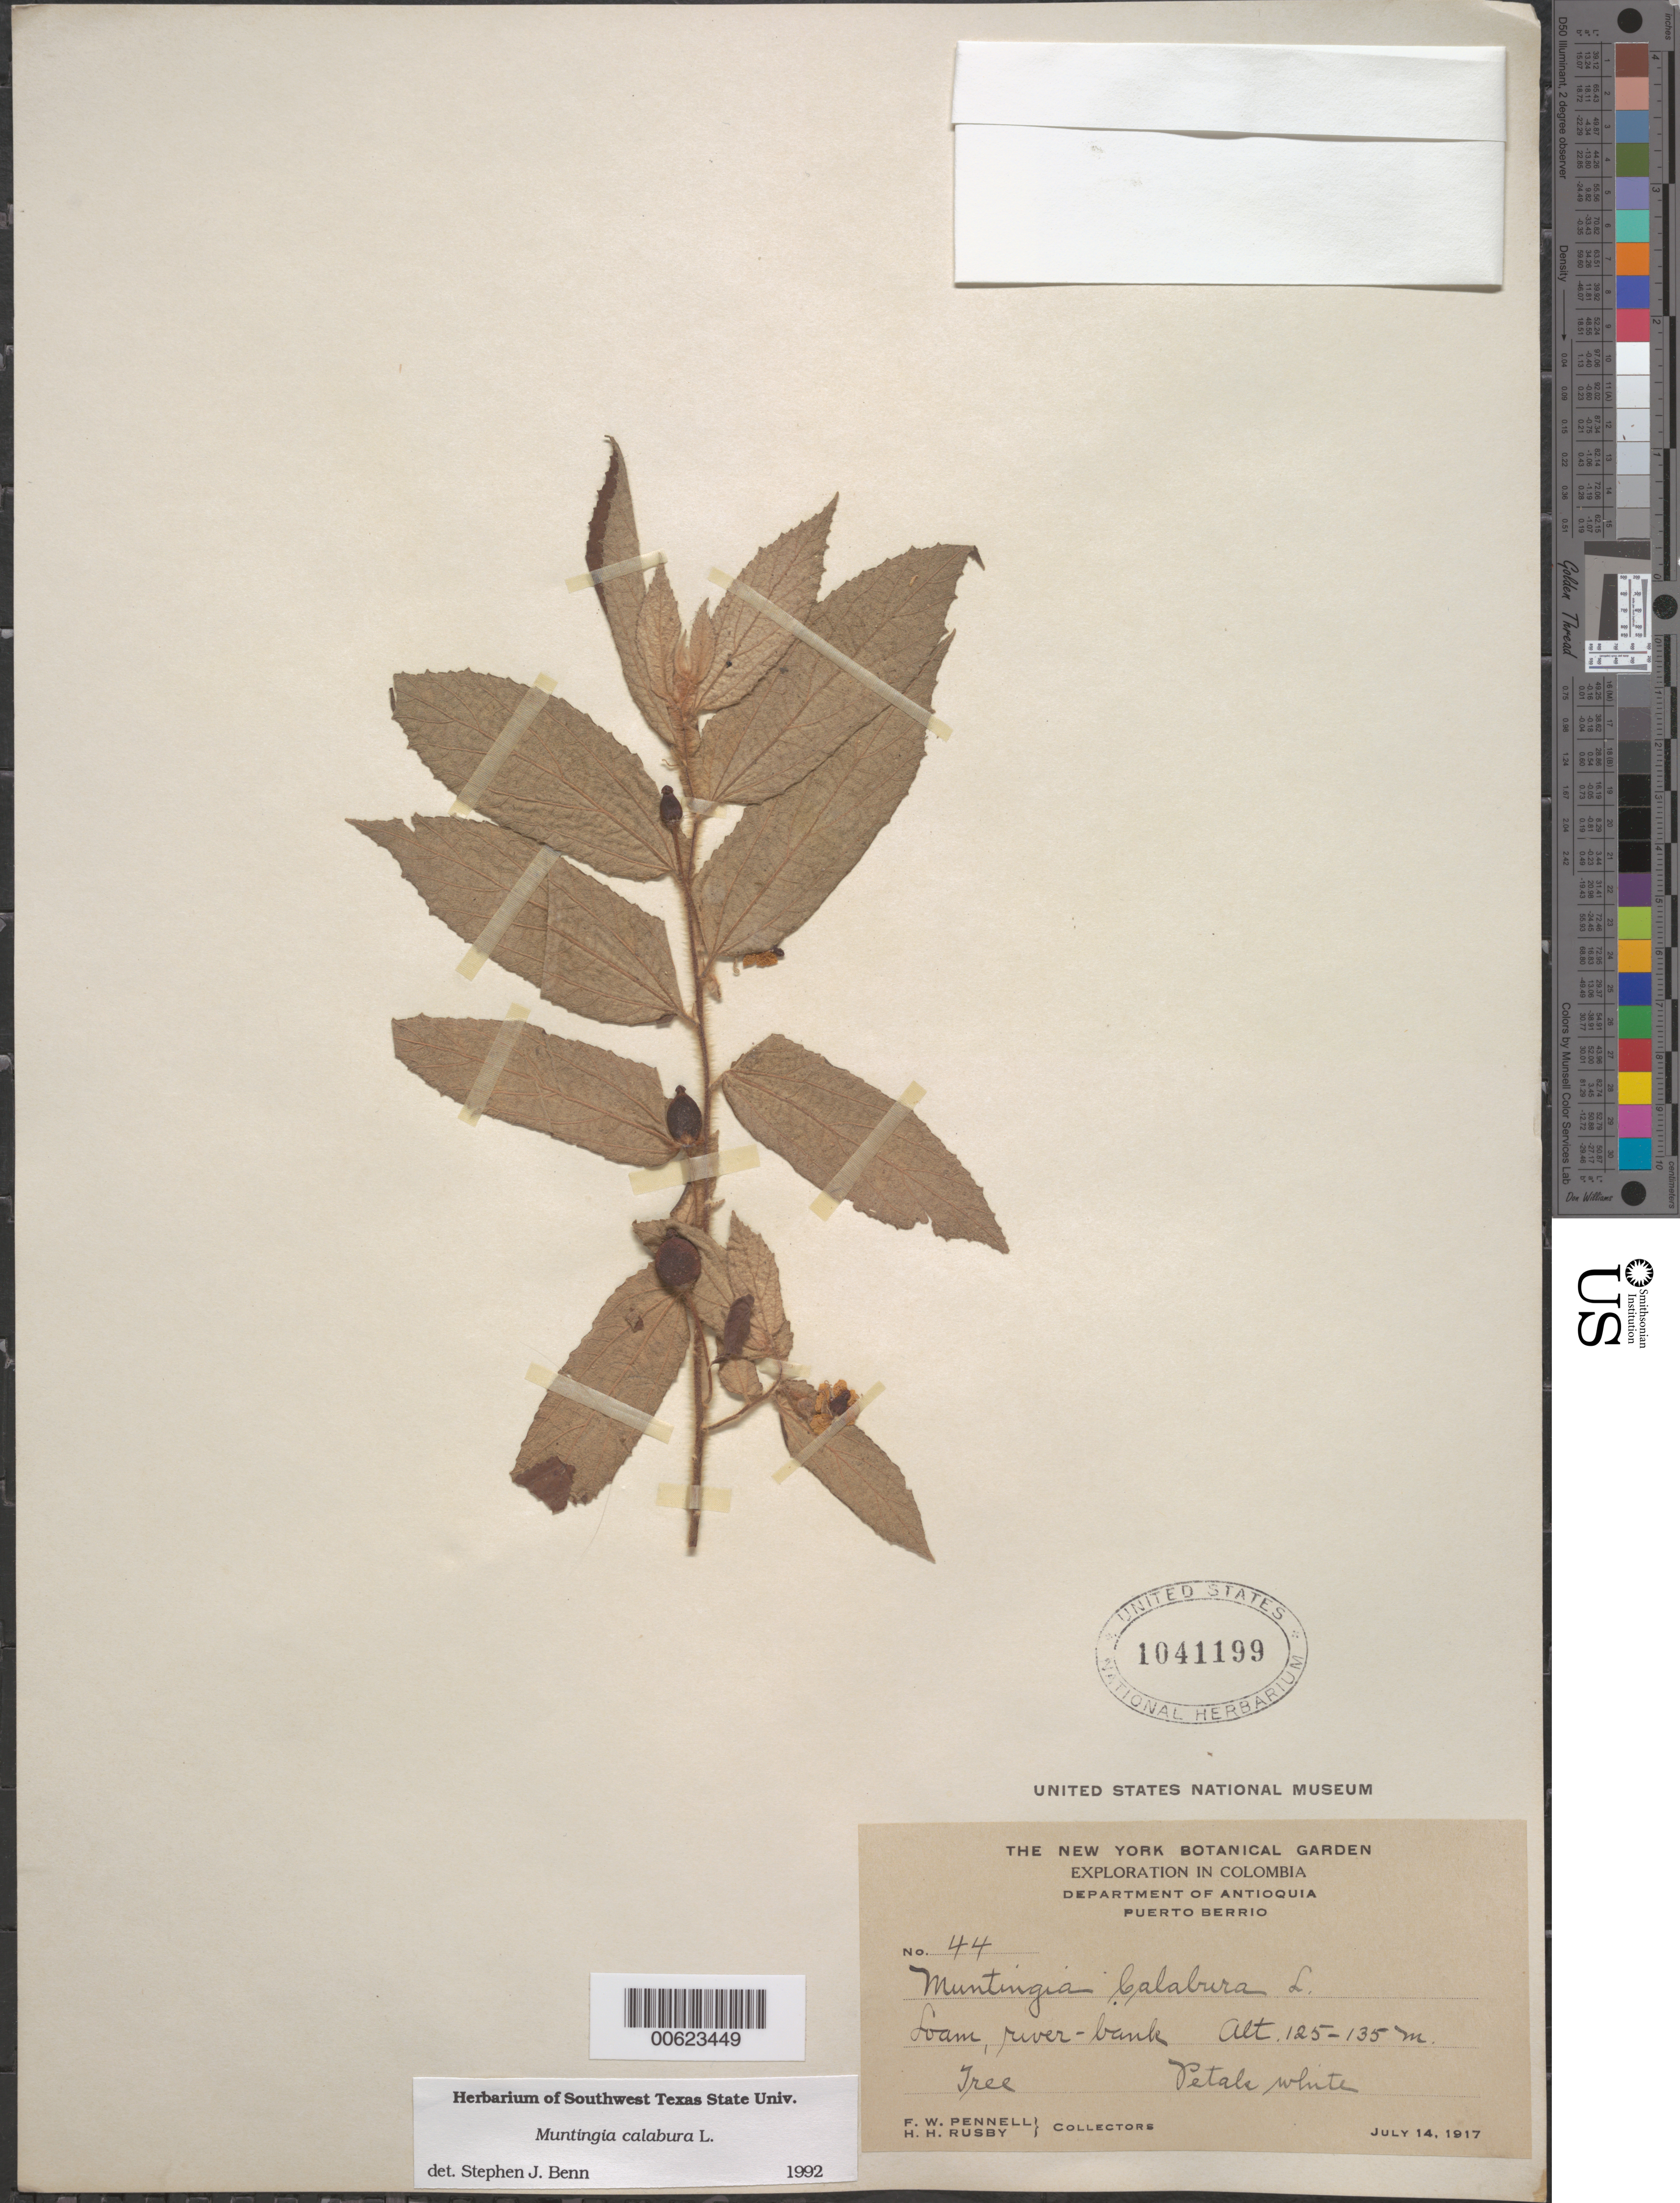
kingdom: Plantae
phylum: Tracheophyta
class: Magnoliopsida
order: Malvales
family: Muntingiaceae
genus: Muntingia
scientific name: Muntingia calabura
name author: L.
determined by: Benn, S. J.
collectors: F. W. Pennell & H. H. Rusby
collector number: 44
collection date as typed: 14 Jul 1917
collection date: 1917-07-14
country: Colombia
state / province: Antioquia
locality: Puerto Berrio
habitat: Loam, river bank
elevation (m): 125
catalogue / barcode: US 1041199